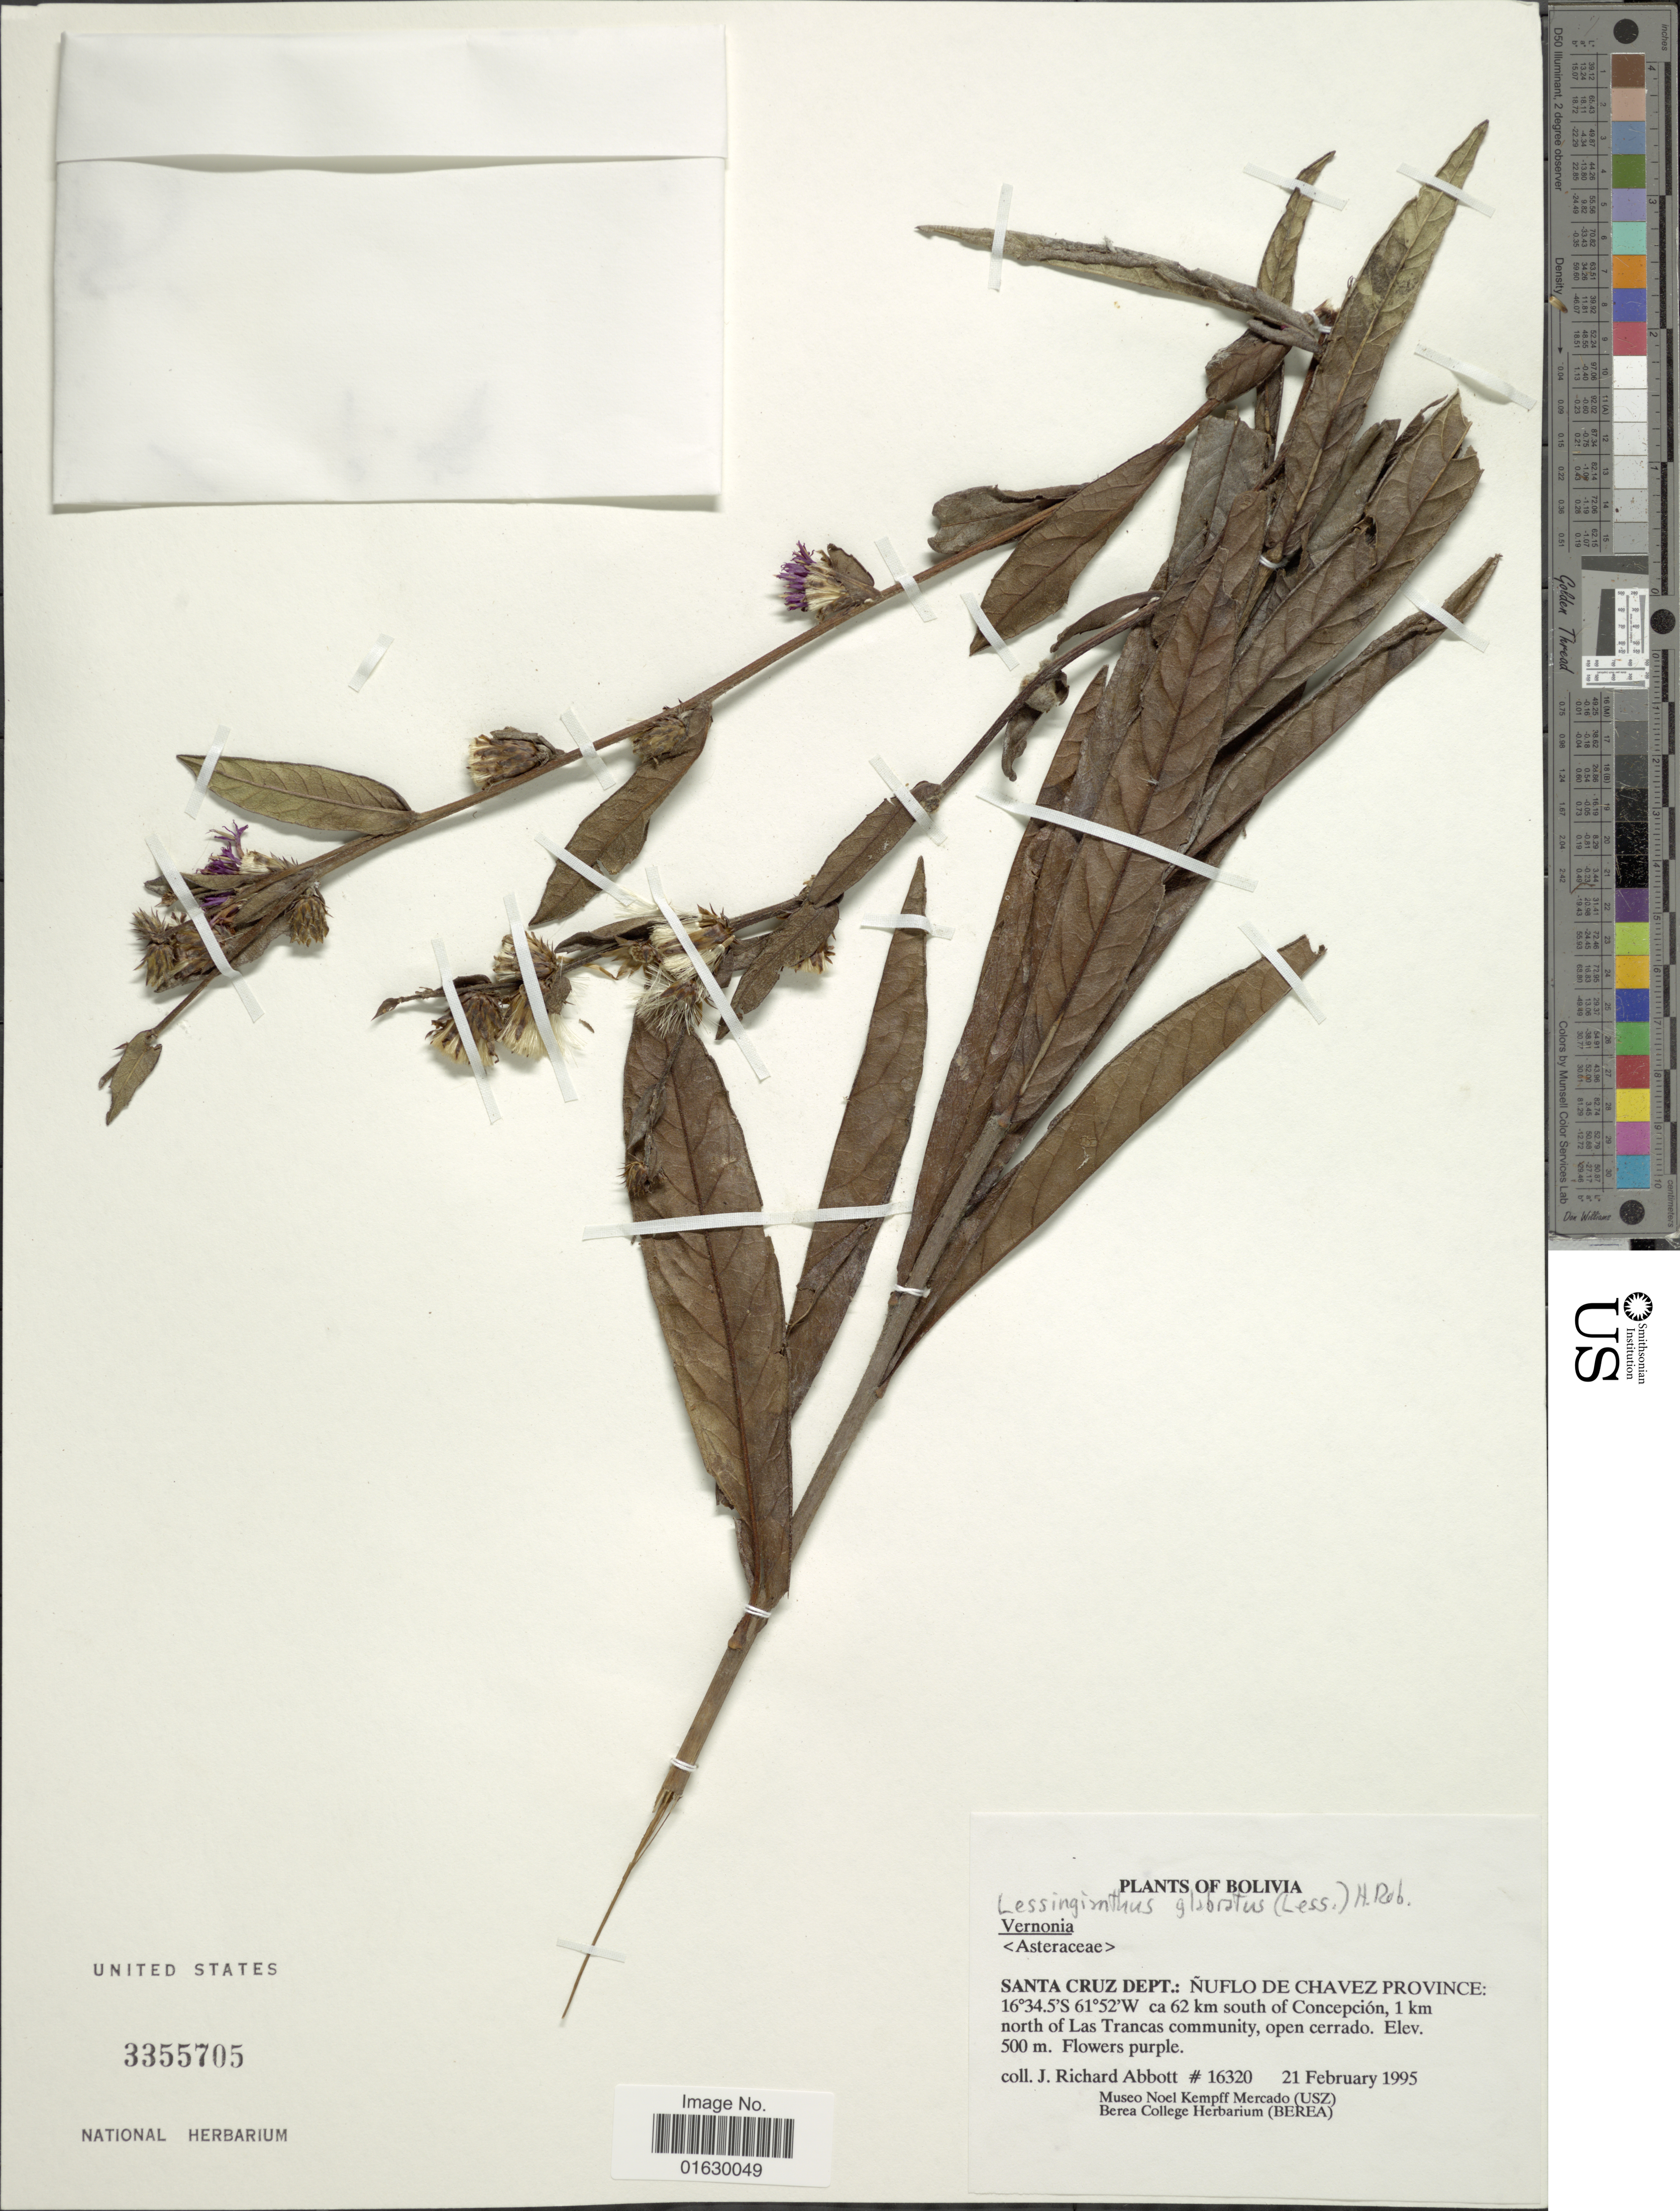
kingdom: Plantae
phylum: Tracheophyta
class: Magnoliopsida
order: Asterales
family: Asteraceae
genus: Lessingianthus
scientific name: Lessingianthus glabratus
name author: (Less.) H. Rob.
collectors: J. R. Abbott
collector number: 16320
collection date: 1995-02-21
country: Bolivia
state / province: Santa Cruz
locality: Santa Cruz Dept., Nuflo de Chavez Province, ca 62 km south of Concepcion, 1 km north of Las Trancas community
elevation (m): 500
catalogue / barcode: US 3355705